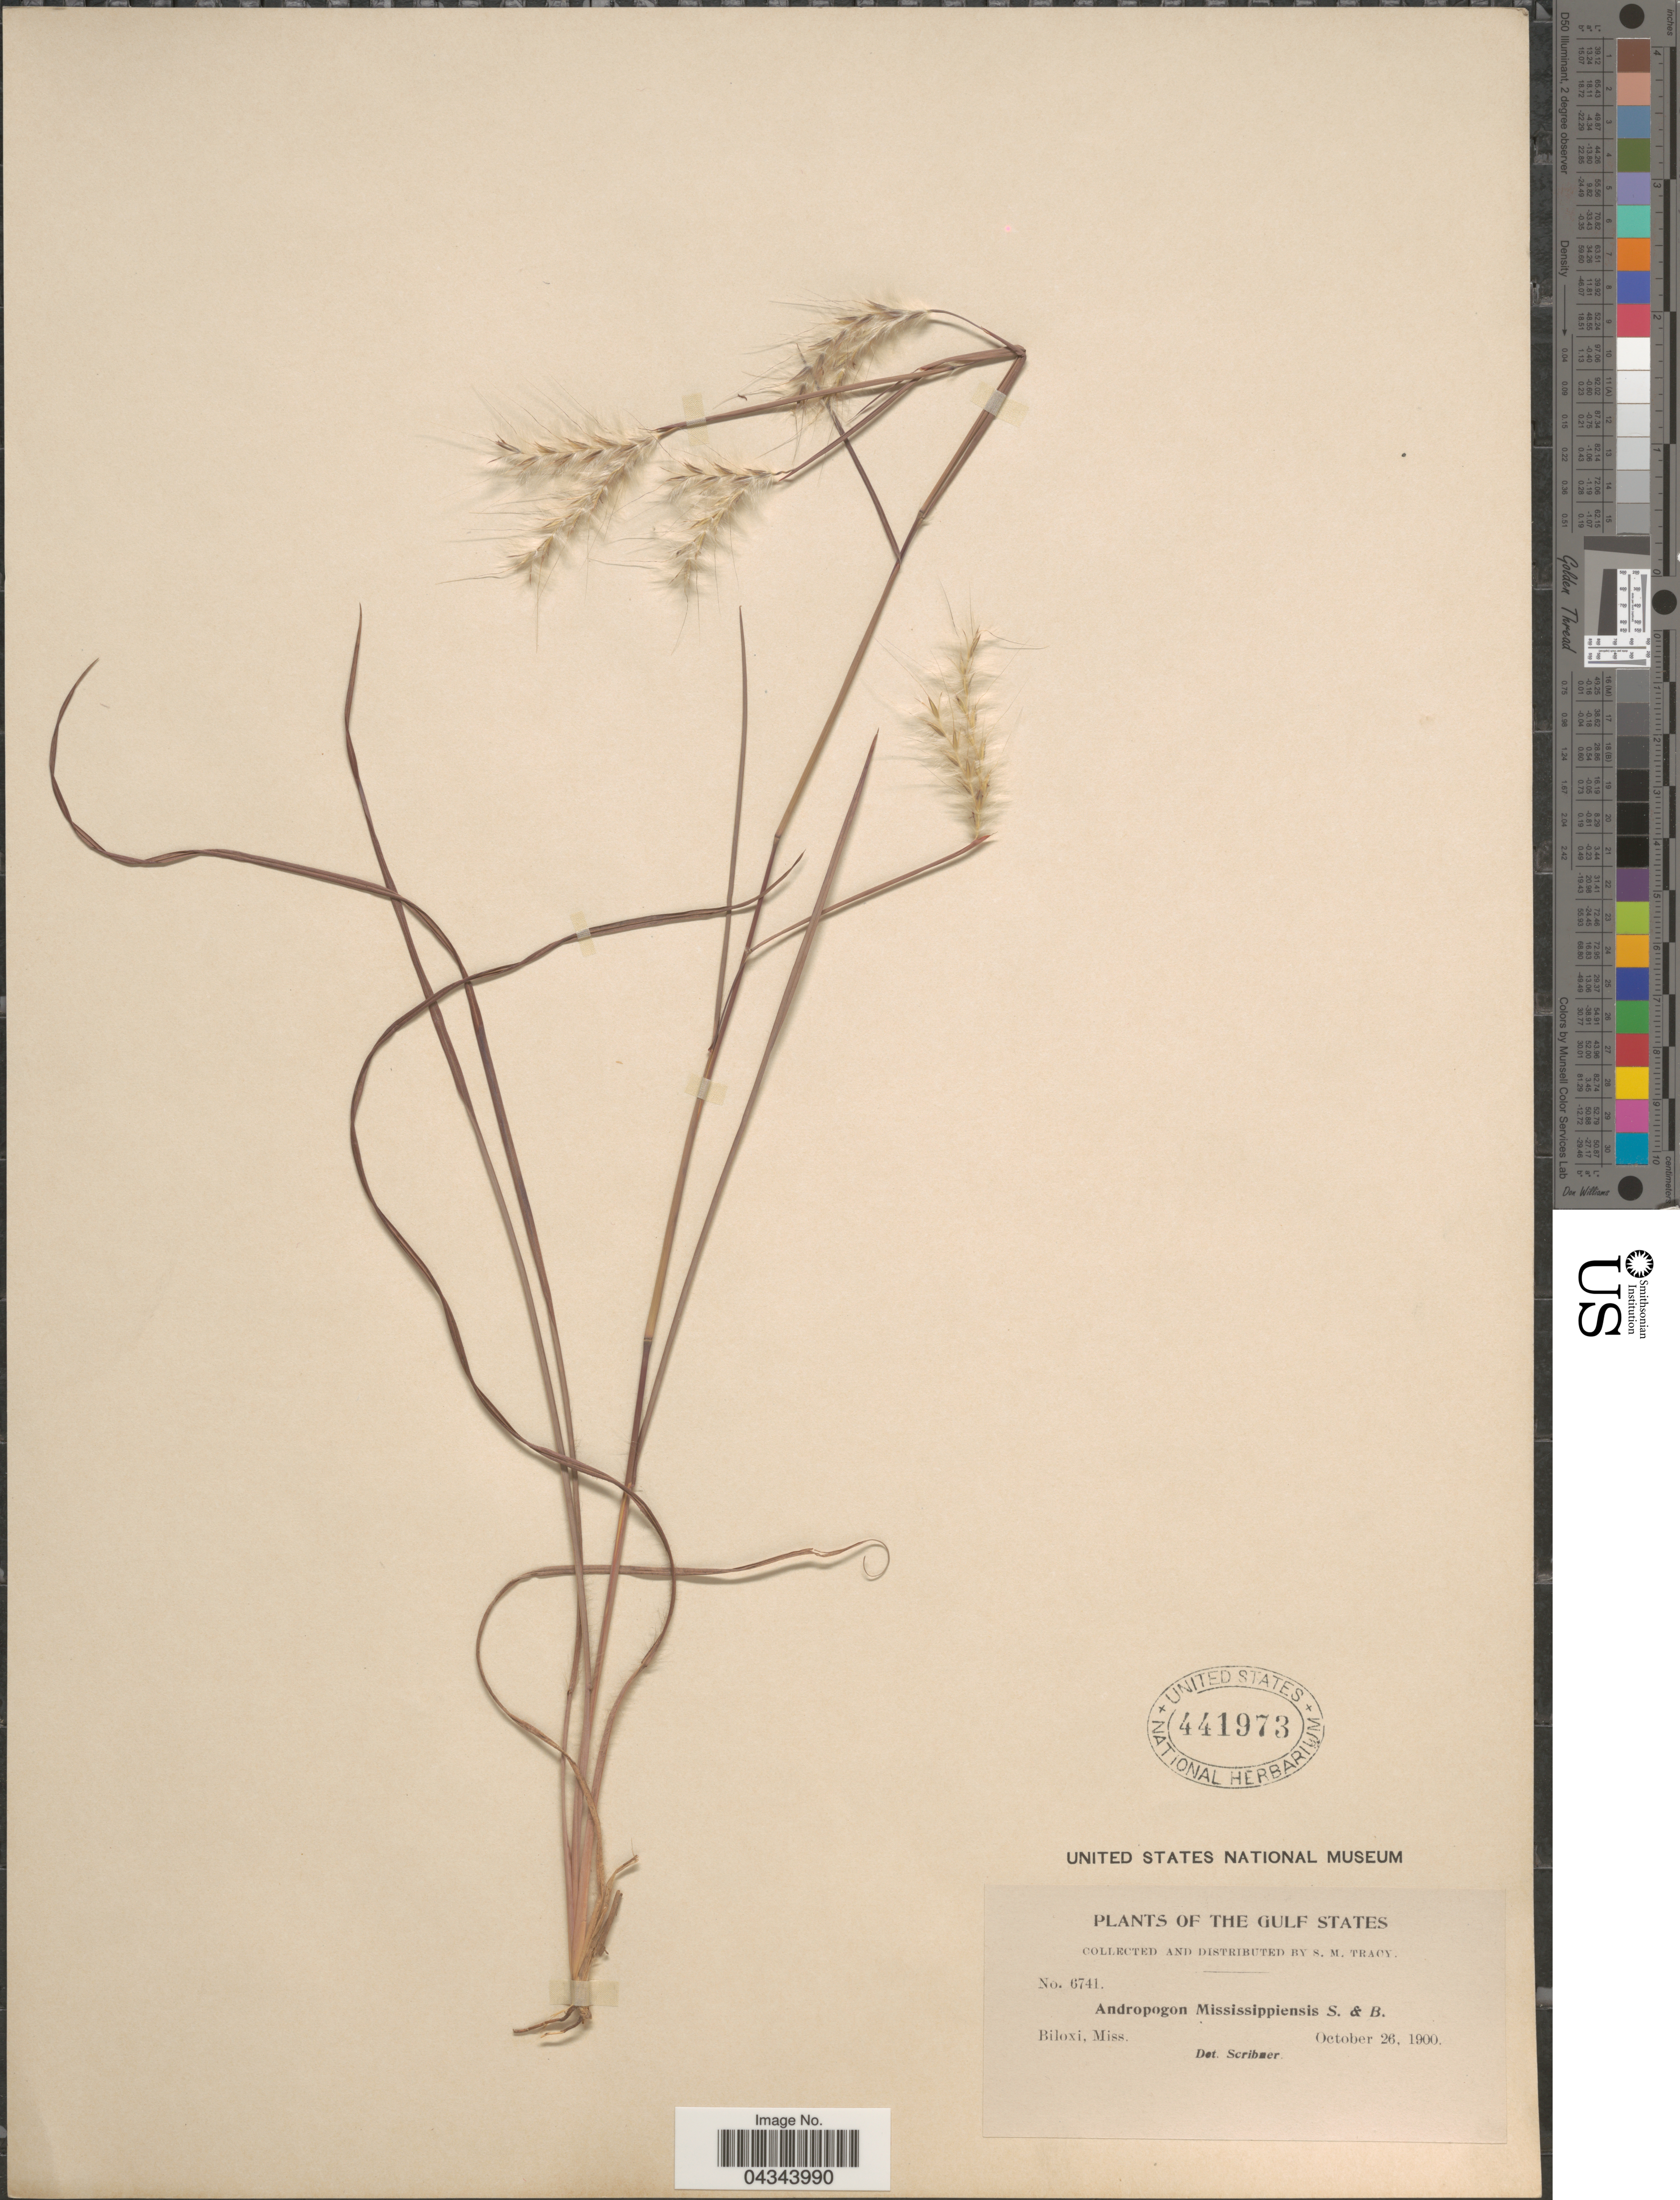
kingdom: Plantae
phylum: Tracheophyta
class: Liliopsida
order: Poales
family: Poaceae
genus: Andropogon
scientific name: Andropogon ternarius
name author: Michx.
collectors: S. M. Tracy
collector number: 6741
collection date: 1900-10-26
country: United States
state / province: Mississippi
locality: Gulf States. Biloxi.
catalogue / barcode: US 441973